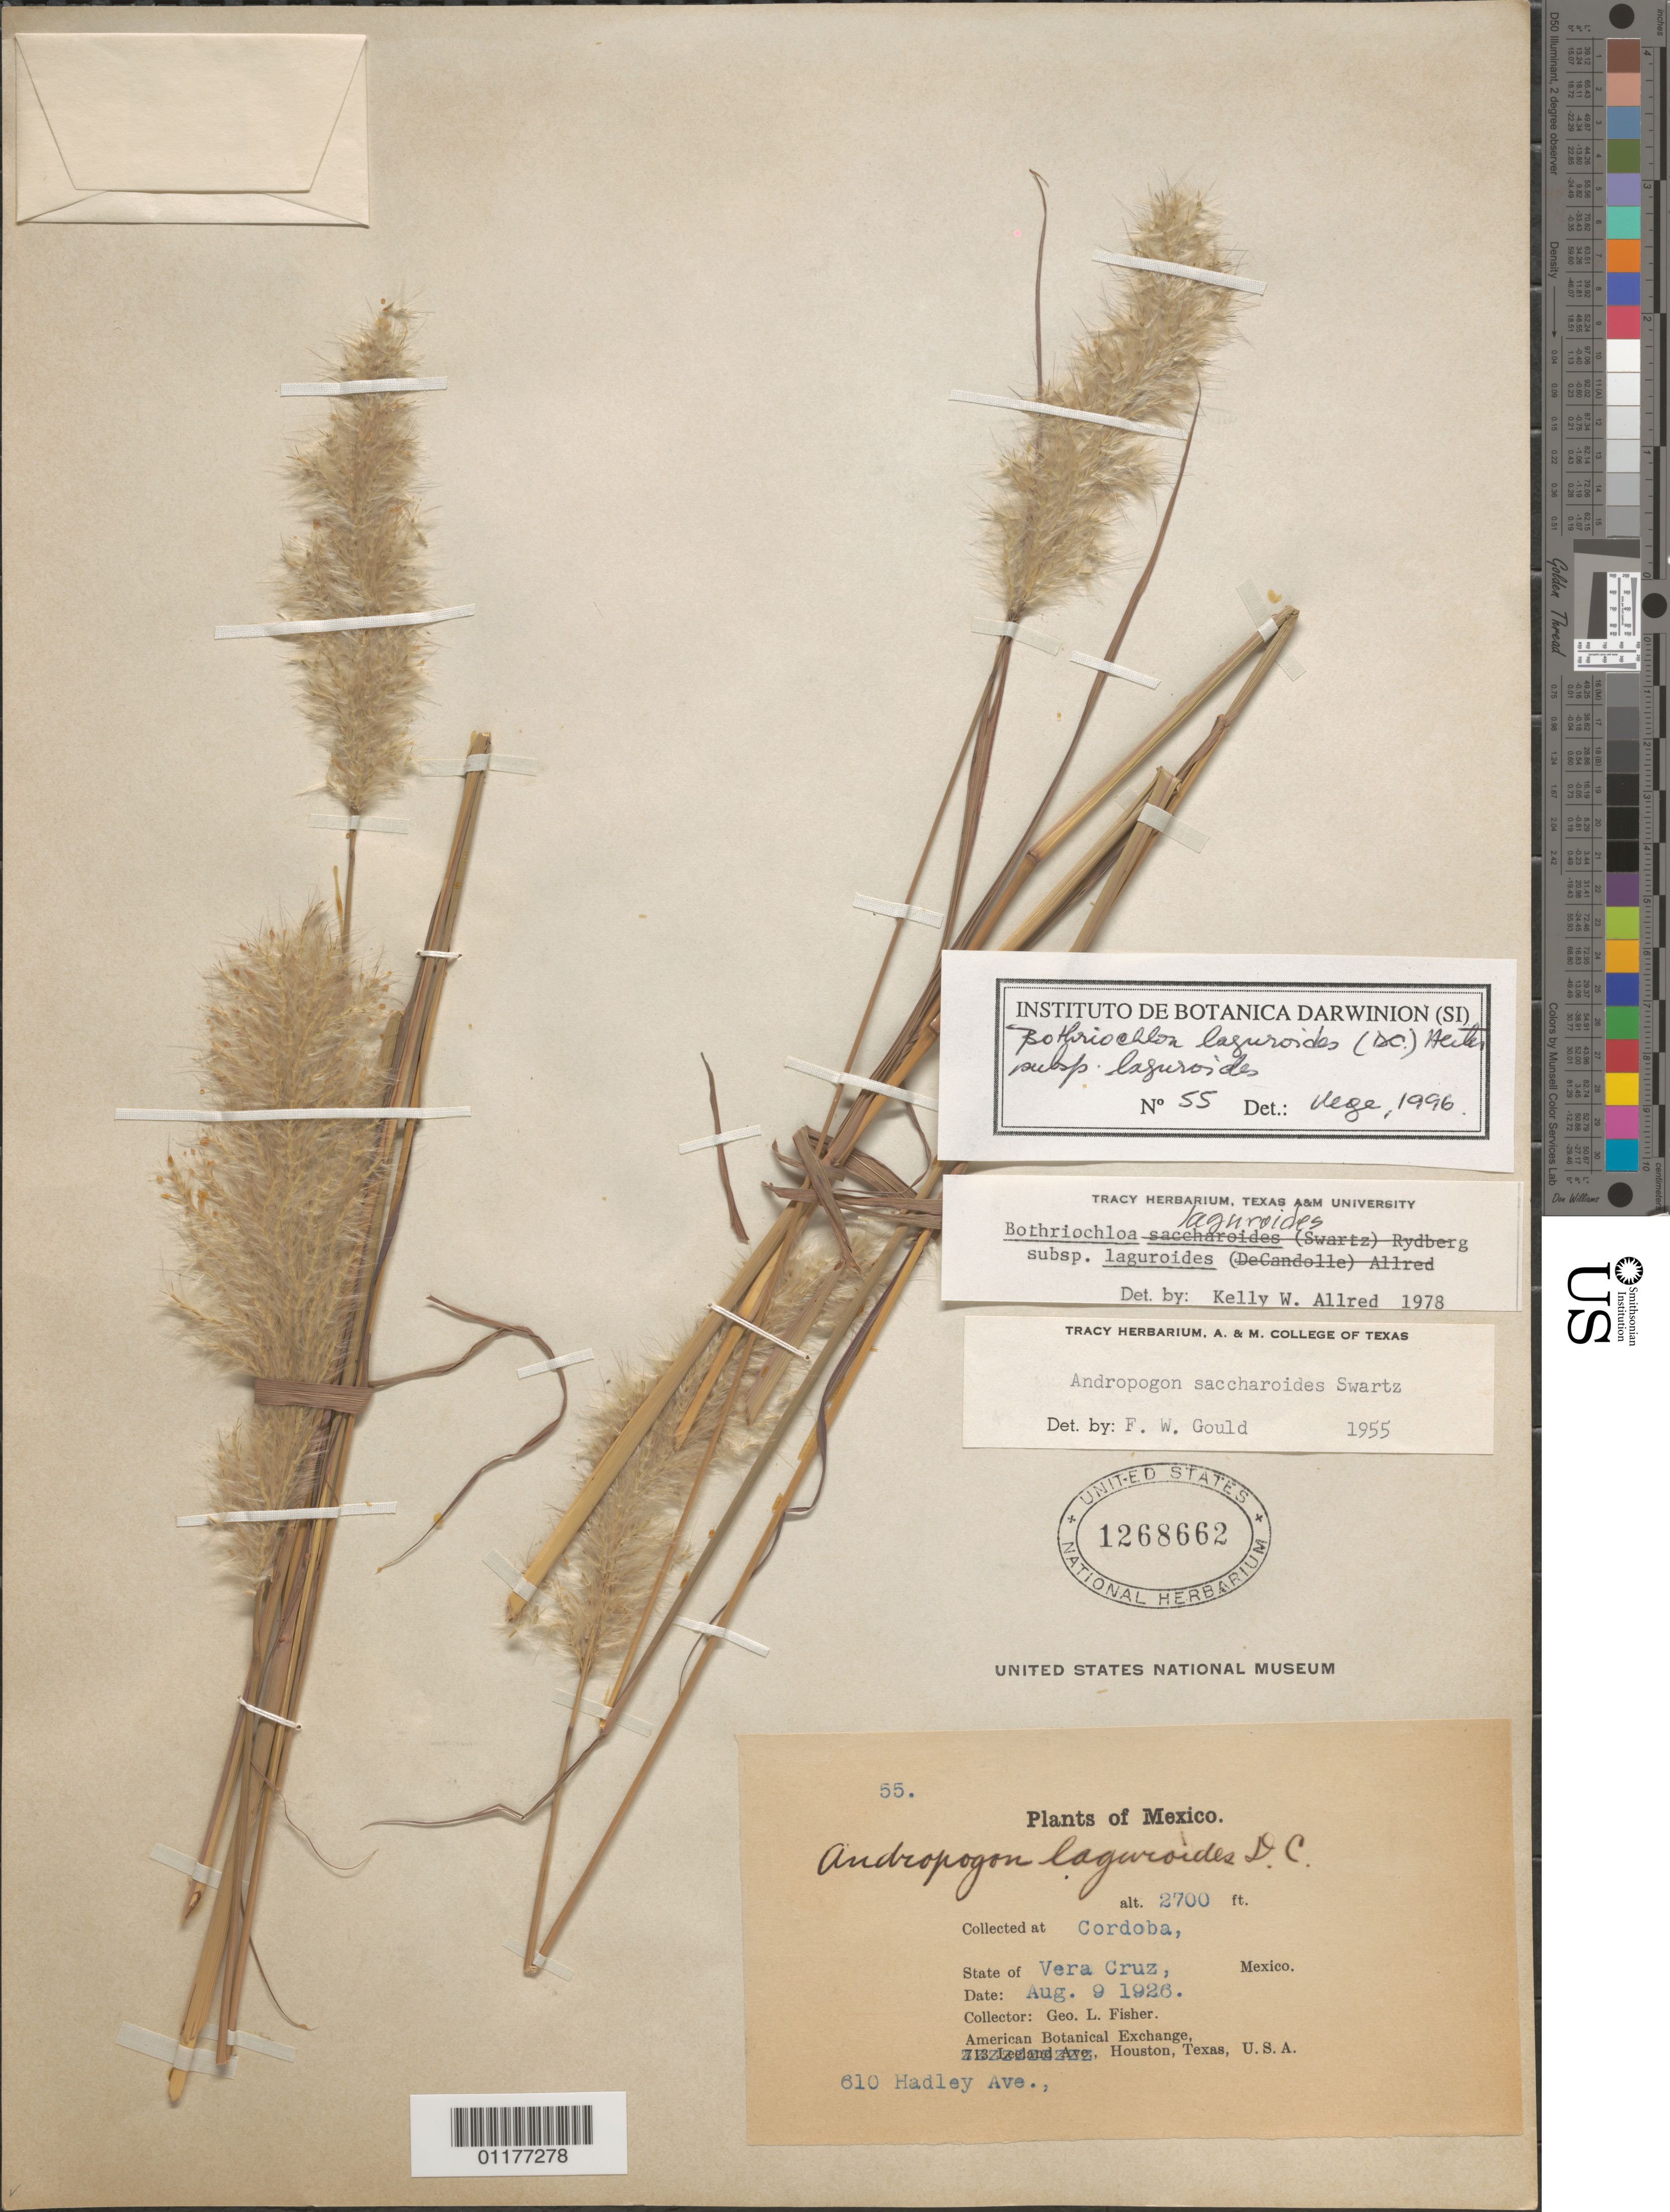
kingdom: Plantae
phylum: Tracheophyta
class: Liliopsida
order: Poales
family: Poaceae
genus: Bothriochloa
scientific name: Bothriochloa laguroides subsp. laguroides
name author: (DC.) Herter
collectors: G. L. Fisher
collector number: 55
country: Mexico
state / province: Veracruz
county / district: Córdoba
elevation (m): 823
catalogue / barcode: US 1268662